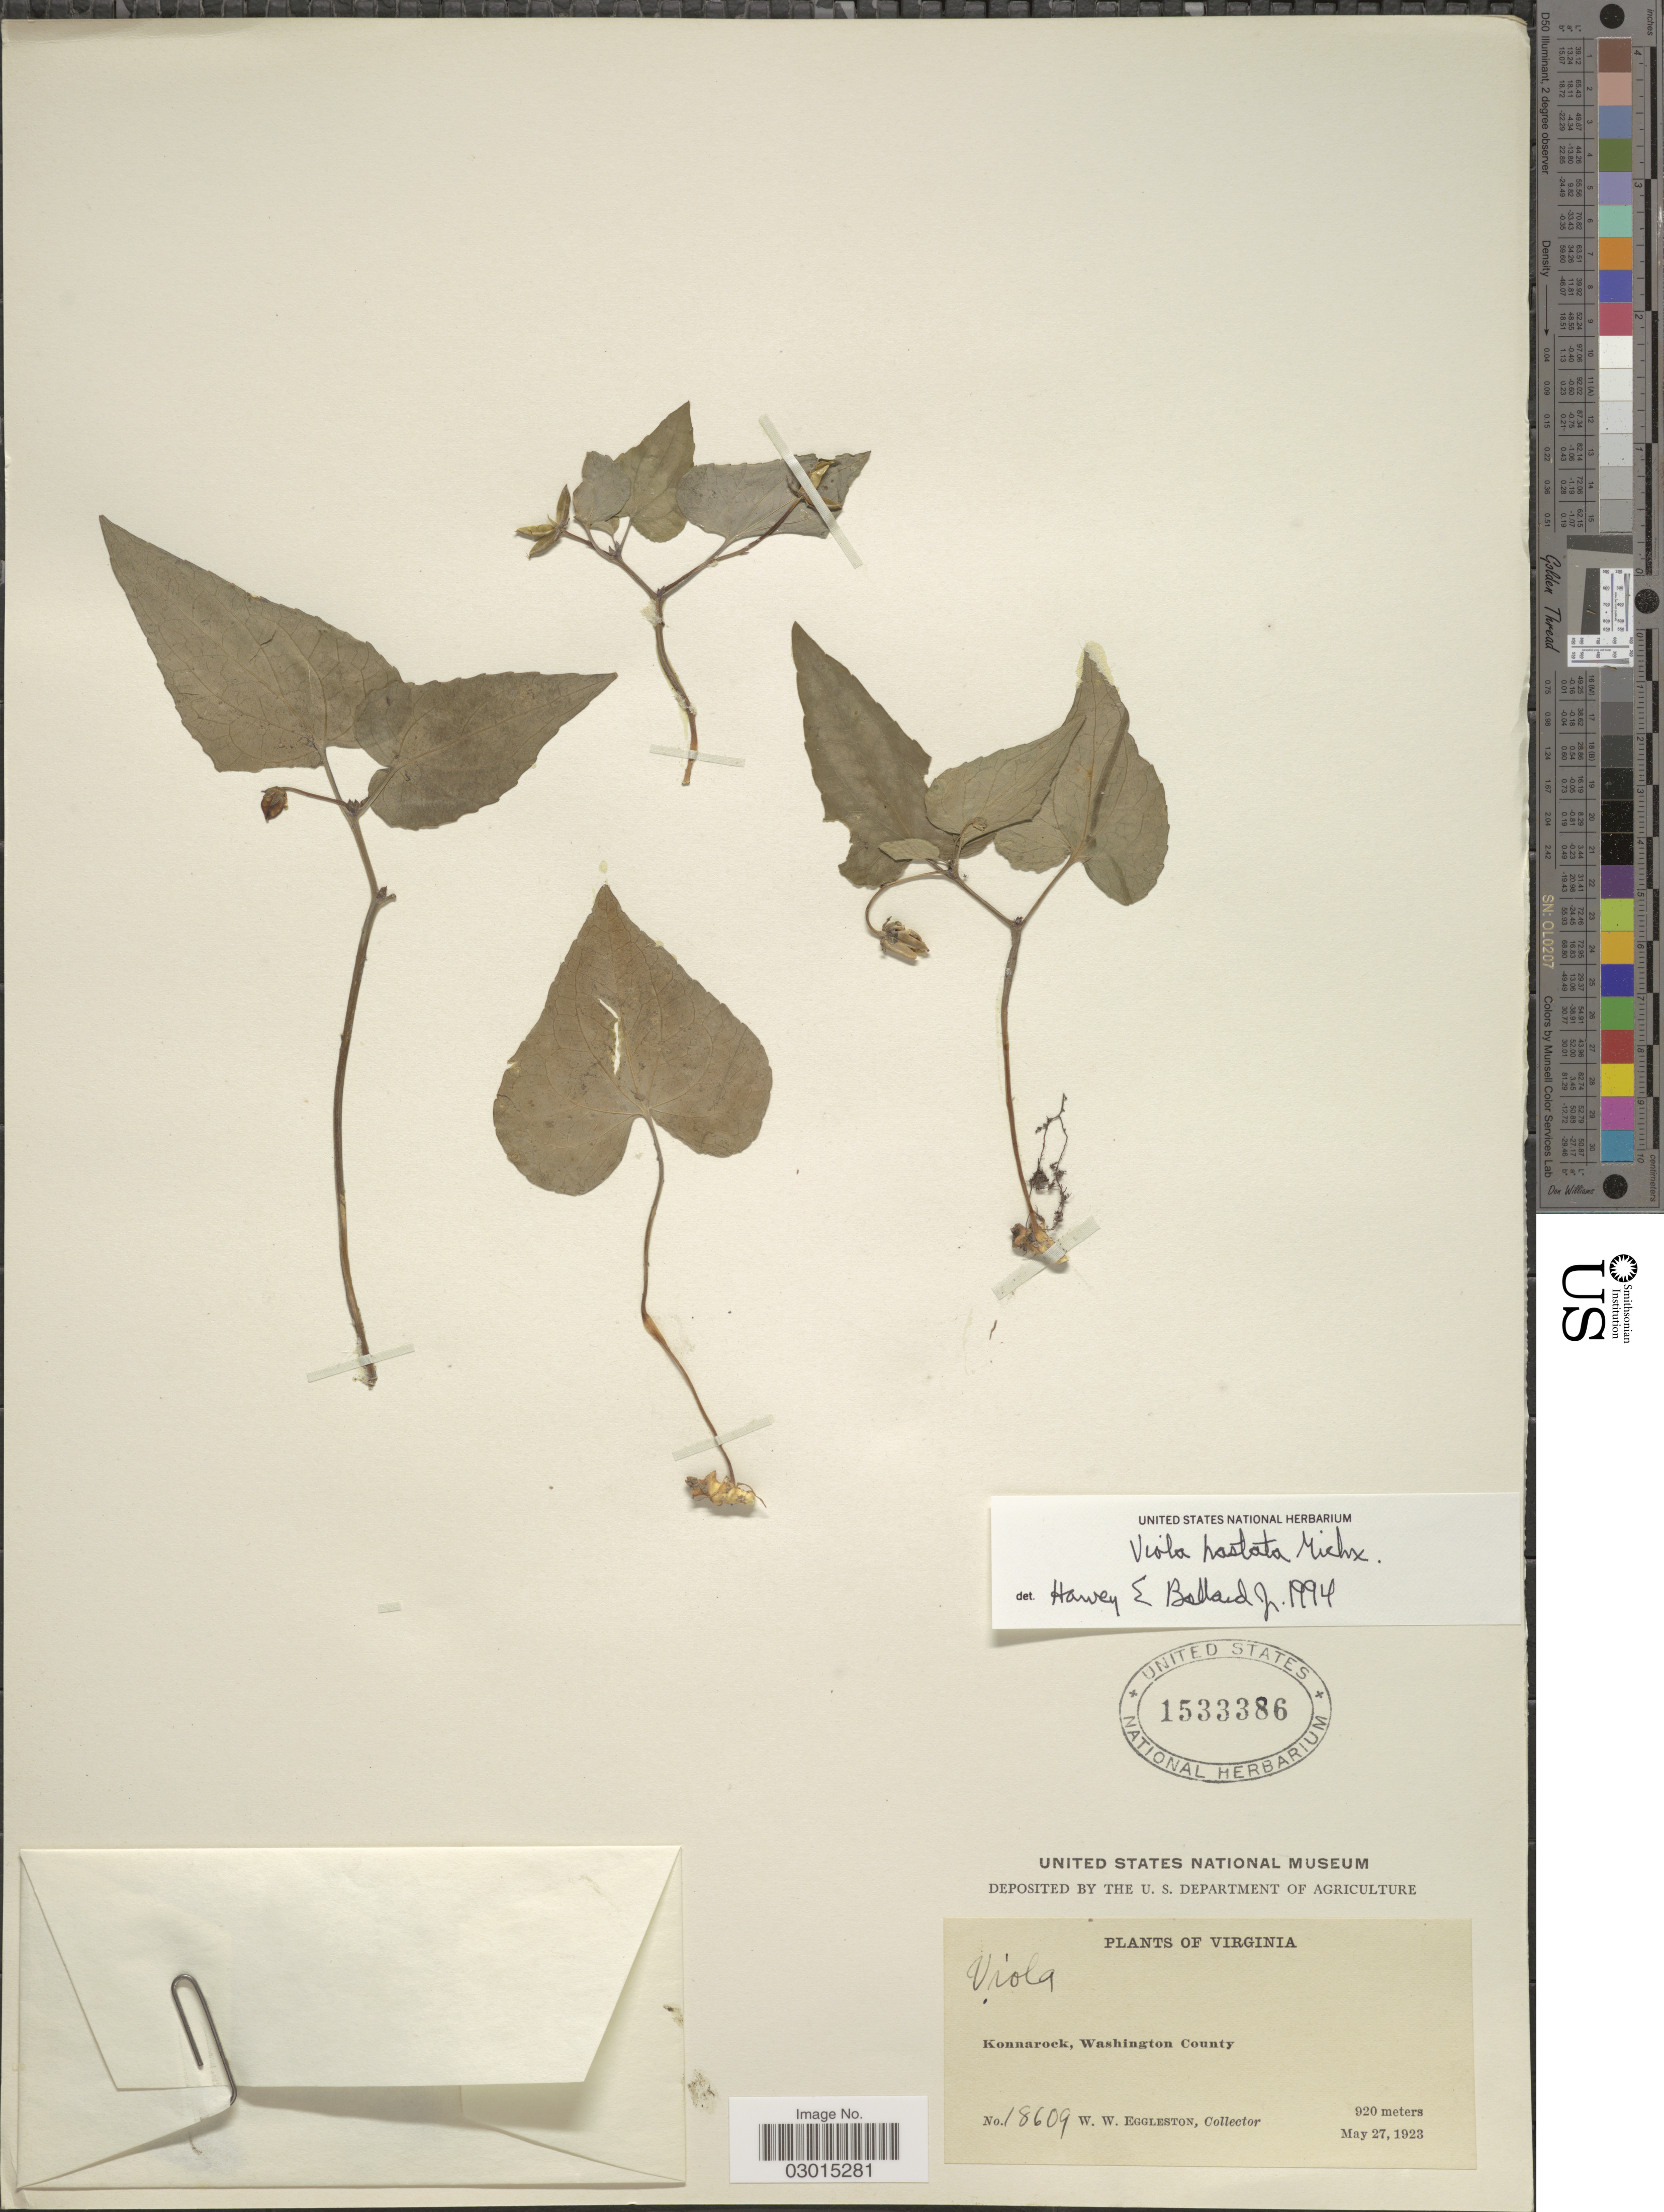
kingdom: Plantae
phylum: Tracheophyta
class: Magnoliopsida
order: Malpighiales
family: Violaceae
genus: Viola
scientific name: Viola hastata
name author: Michx.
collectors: W. W. Eggleston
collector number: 18609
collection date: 1923-05-27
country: United States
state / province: Virginia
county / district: Washington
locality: Konnarock, Washington County.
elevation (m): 920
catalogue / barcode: US 1533386